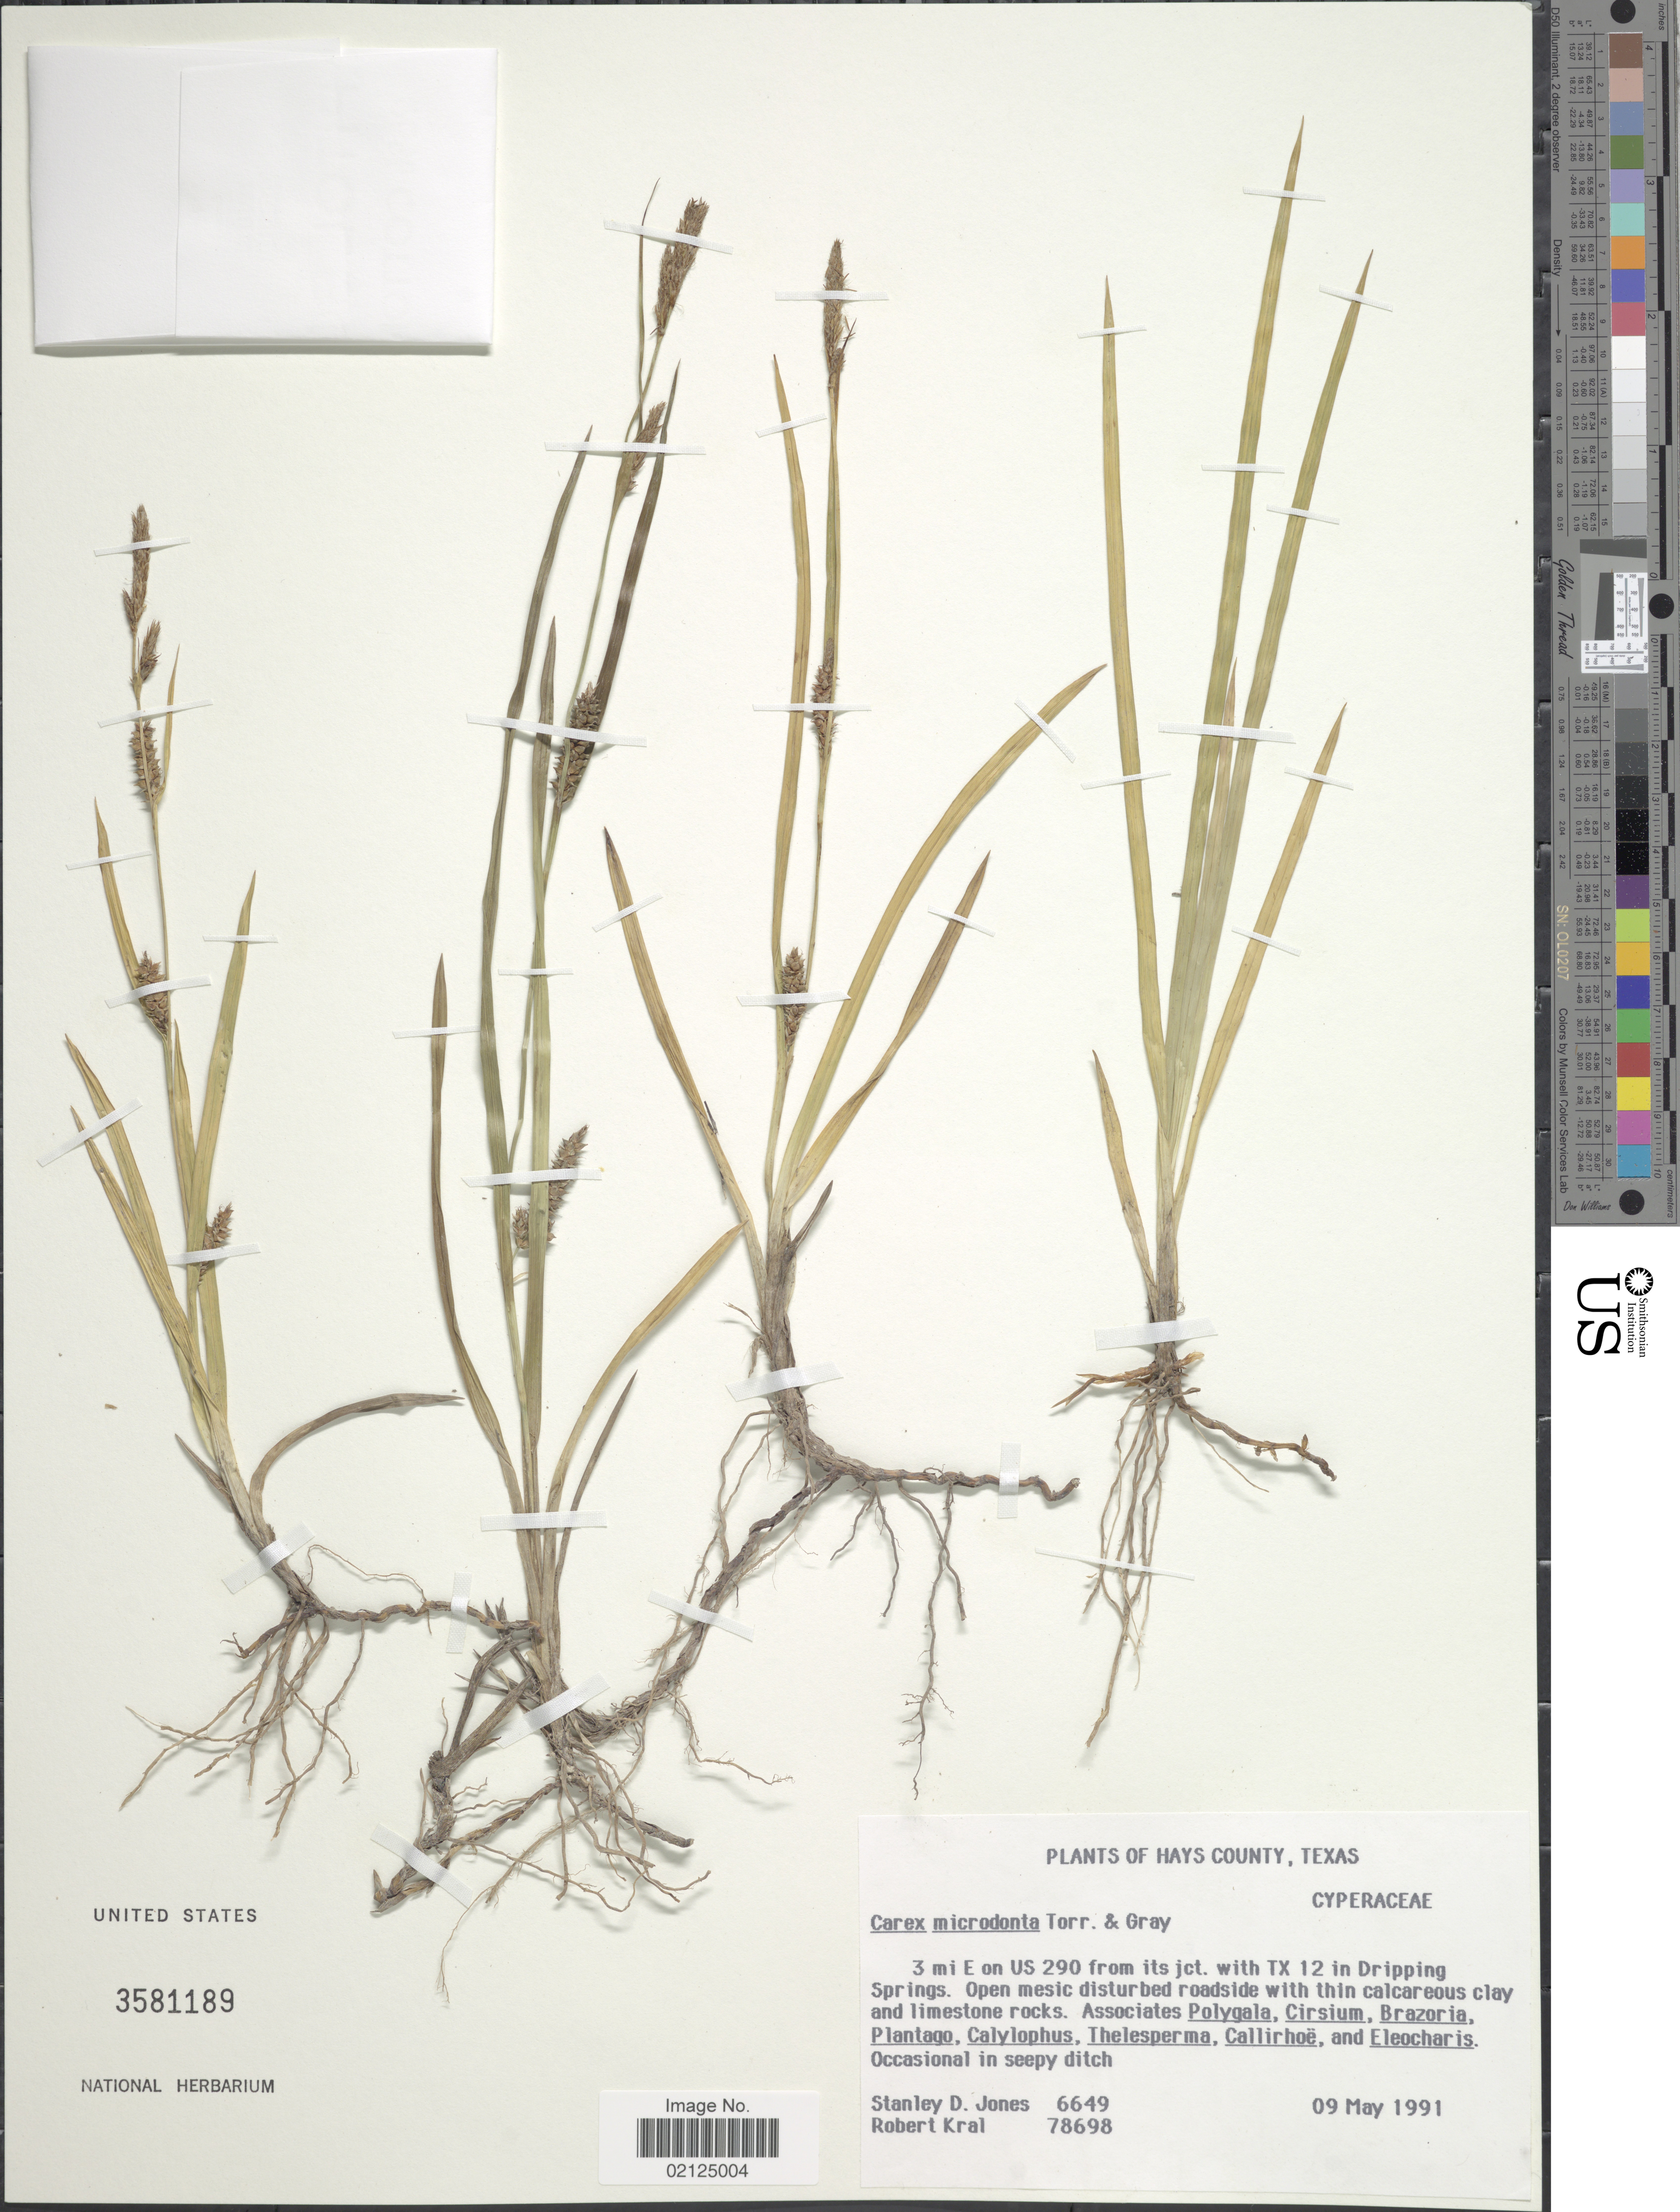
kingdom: Plantae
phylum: Tracheophyta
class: Liliopsida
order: Poales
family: Cyperaceae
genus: Carex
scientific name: Carex microdonta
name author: Torr.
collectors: S. D. Jones & R. Kral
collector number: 6649/78698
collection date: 1991-05-09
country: United States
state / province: Texas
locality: Hays County, 3 mi E on US 290 from its jct. with TX12 i Dripping Springs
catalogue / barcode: US 3581189